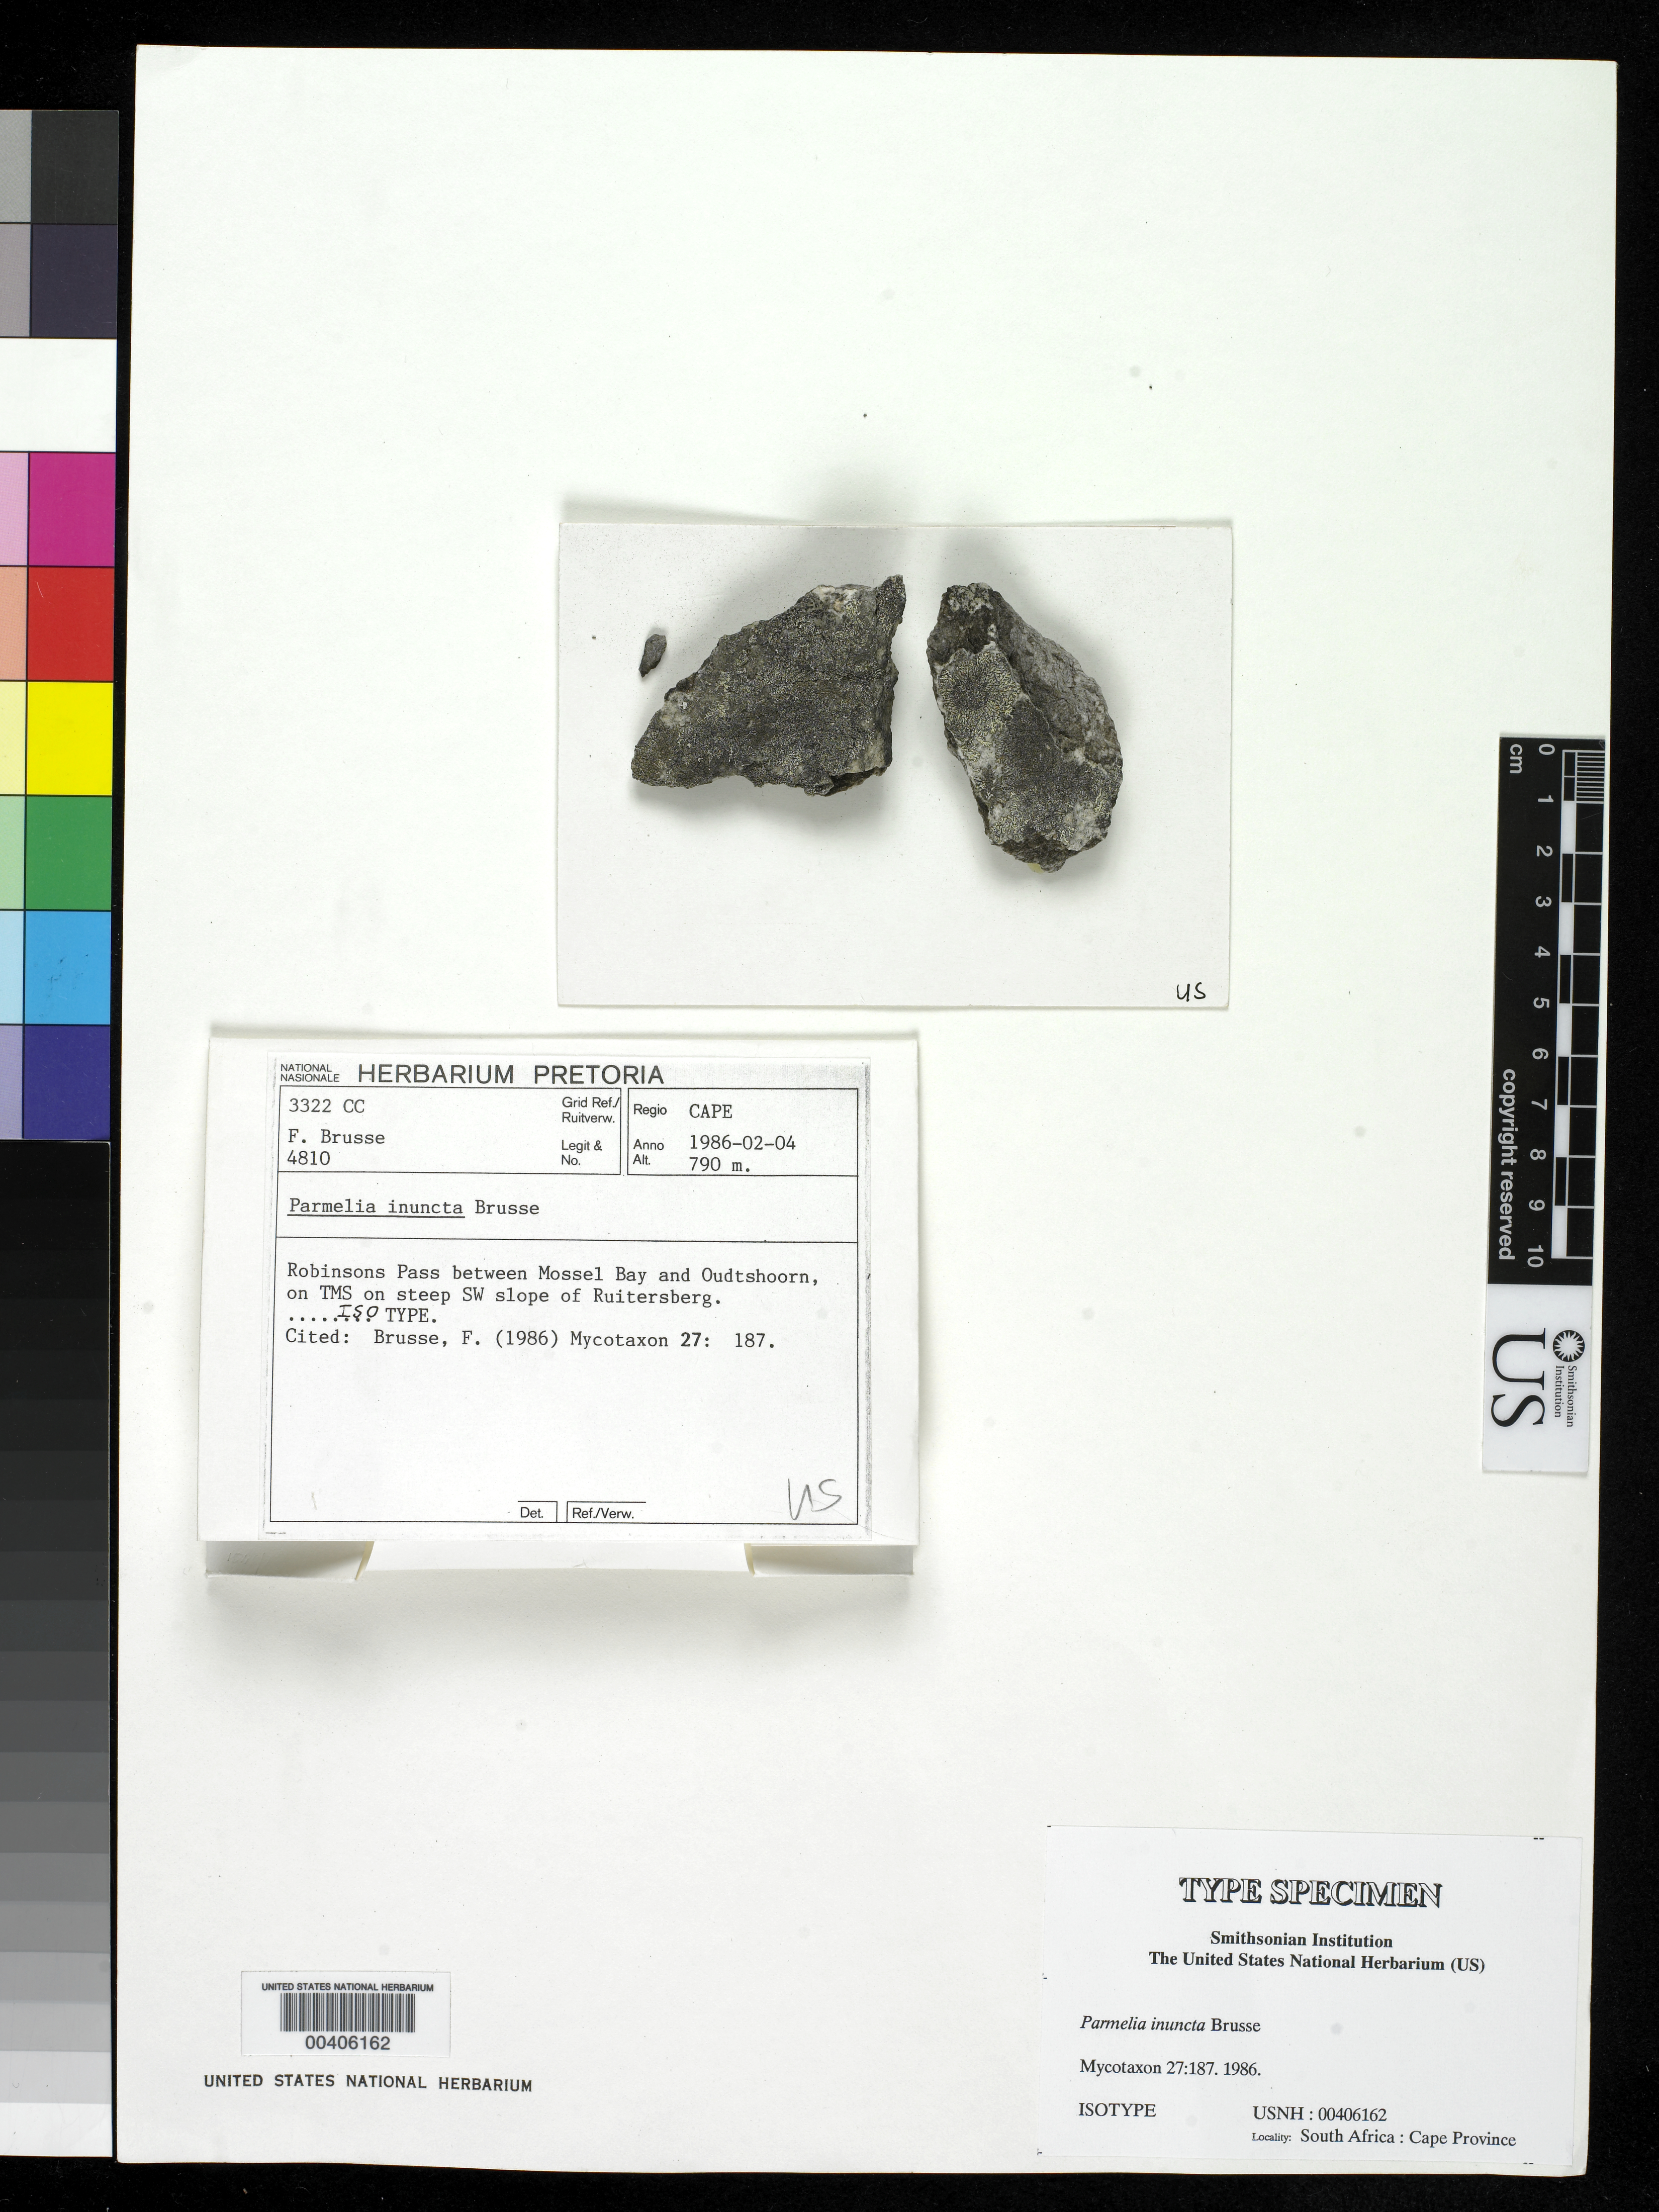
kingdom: Fungi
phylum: Ascomycota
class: Lecanoromycetes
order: Lecanorales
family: Parmeliaceae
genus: Parmelia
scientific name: Parmelia inuncta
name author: Brusse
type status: Isotype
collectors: F. A. Brusse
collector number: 4810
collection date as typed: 04 Feb 1986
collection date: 1986-02-04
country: South Africa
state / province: Western Cape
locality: Robinsons Pass between Mossel Bay & Oudtshoorn, on TMS on steep SW slope of Ruitersberg.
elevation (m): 790